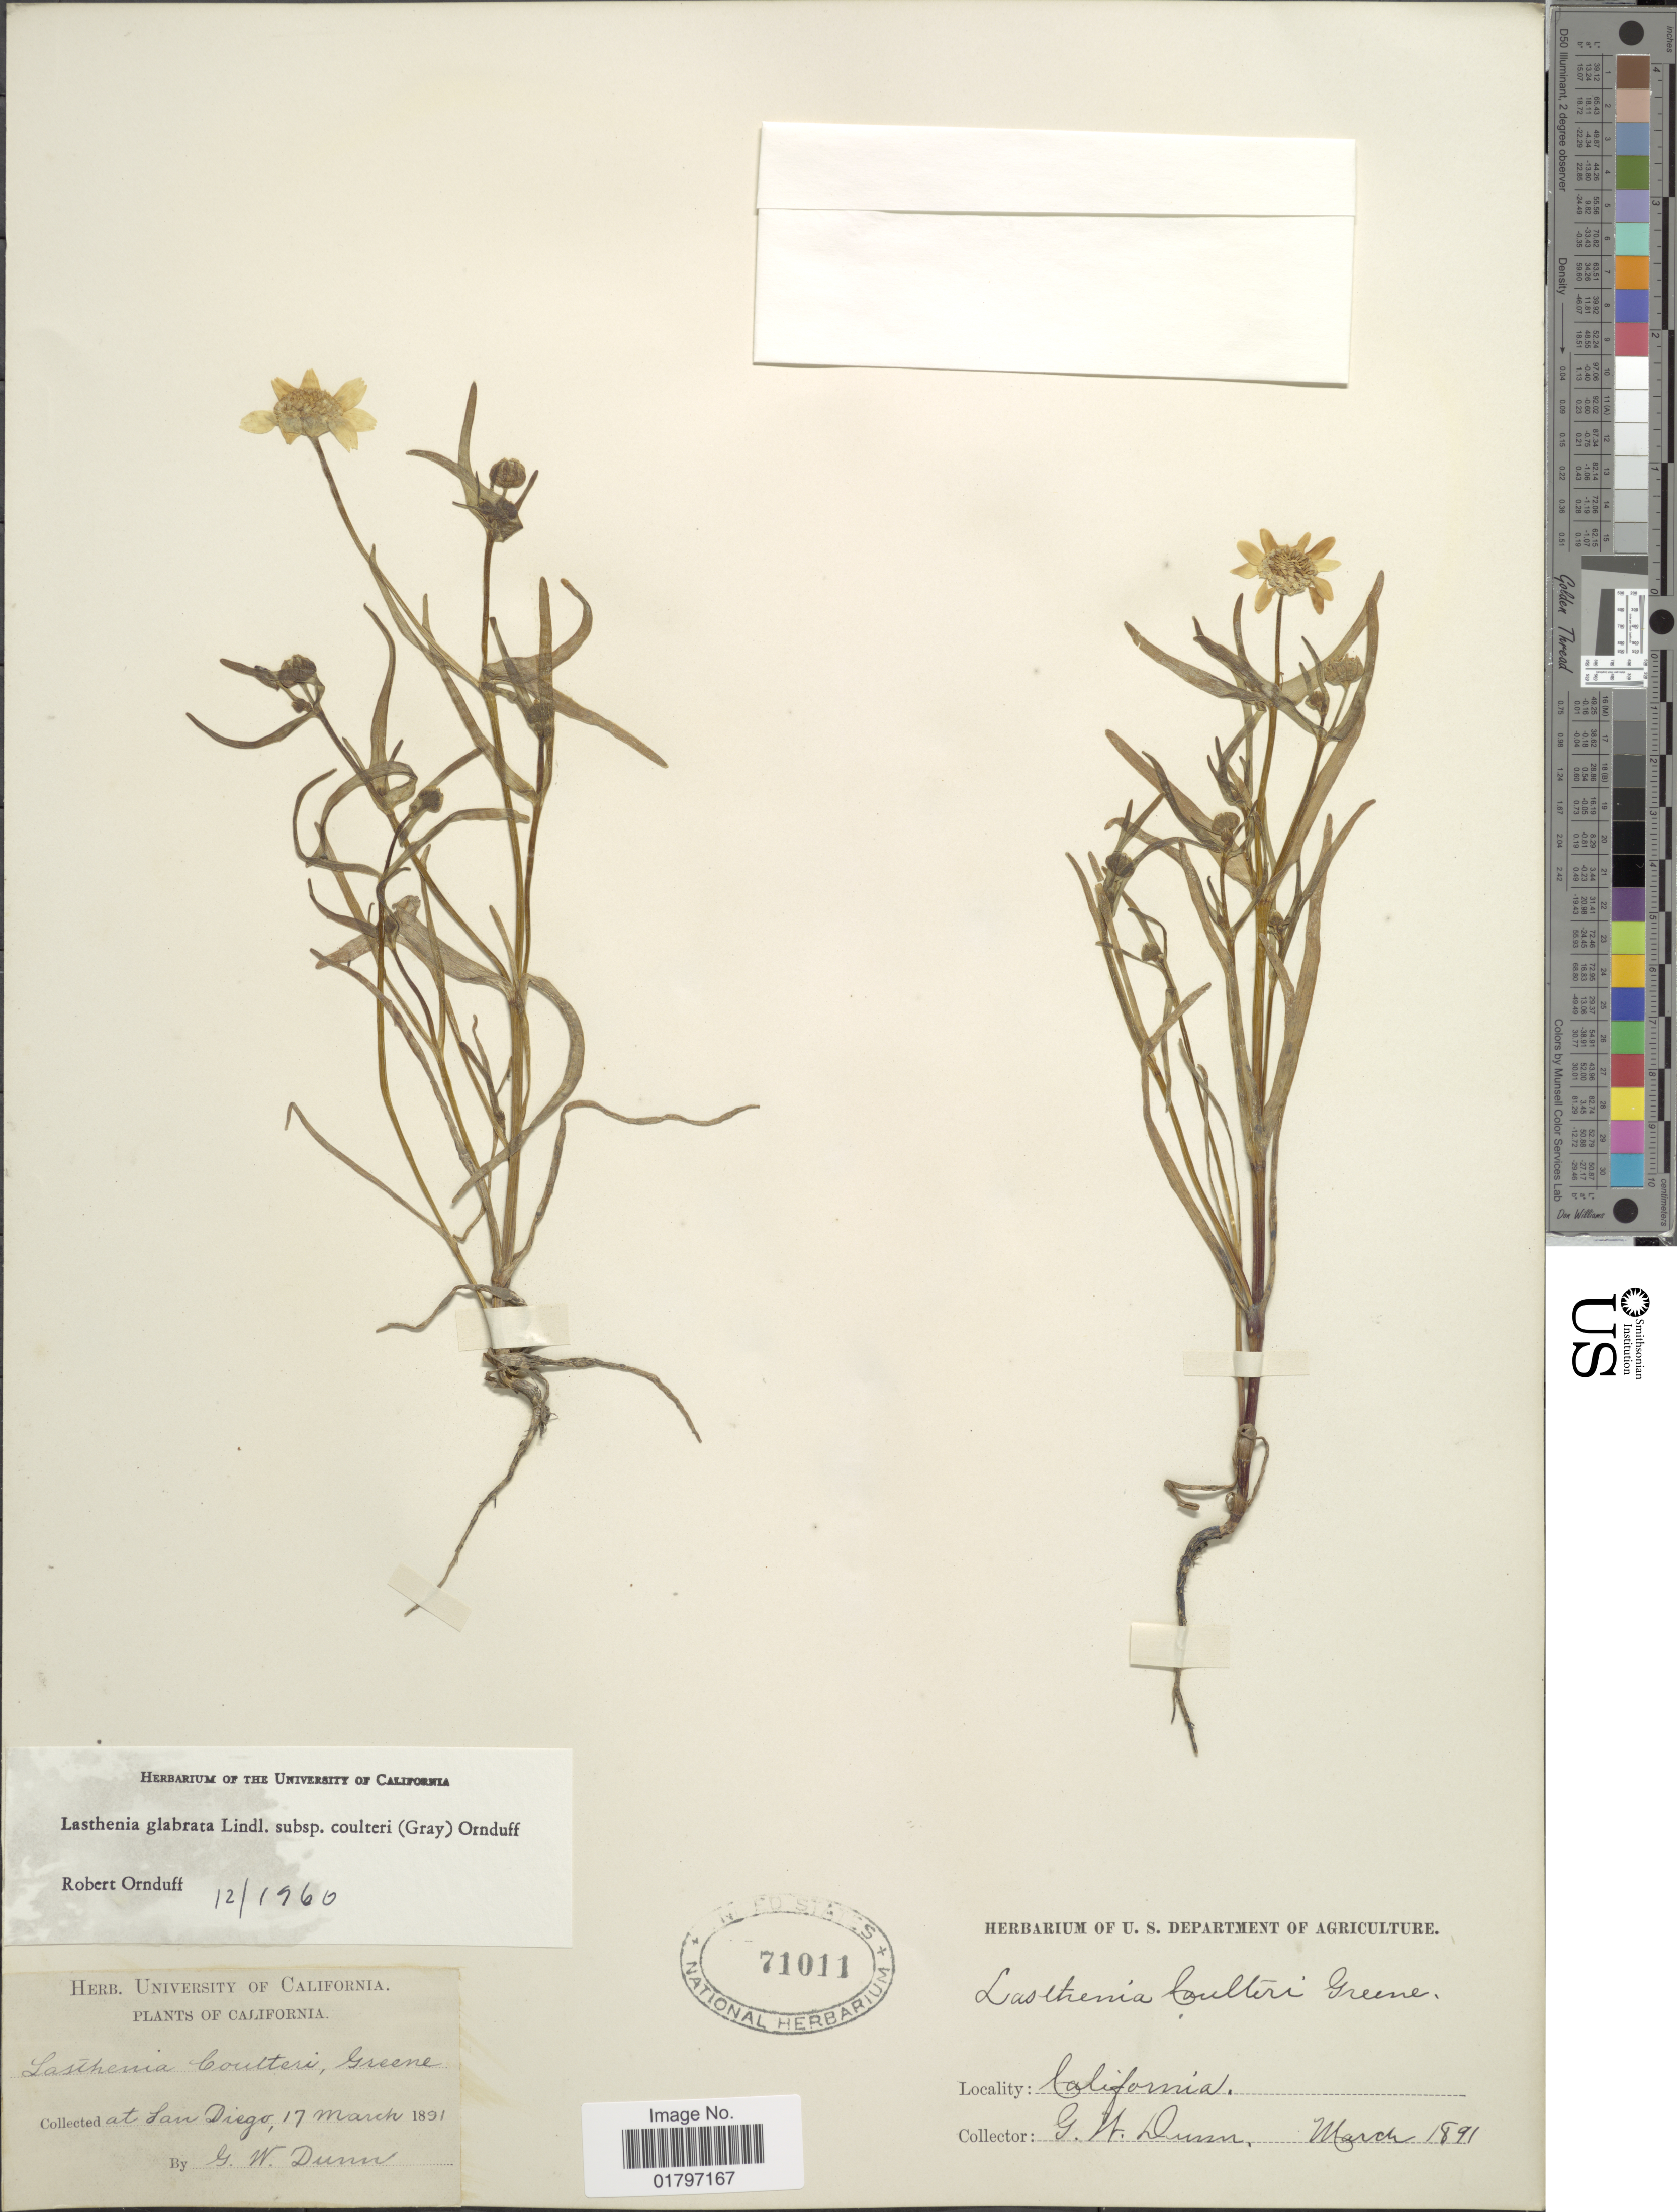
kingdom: Plantae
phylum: Tracheophyta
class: Magnoliopsida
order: Asterales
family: Asteraceae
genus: Lasthenia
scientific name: Lasthenia glabrata subsp. coulteri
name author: (A. Gray) Ornduff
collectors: G. W.Dunn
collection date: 1891-03-17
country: United States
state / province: California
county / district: San Diego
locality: At San Diego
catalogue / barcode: US 71011